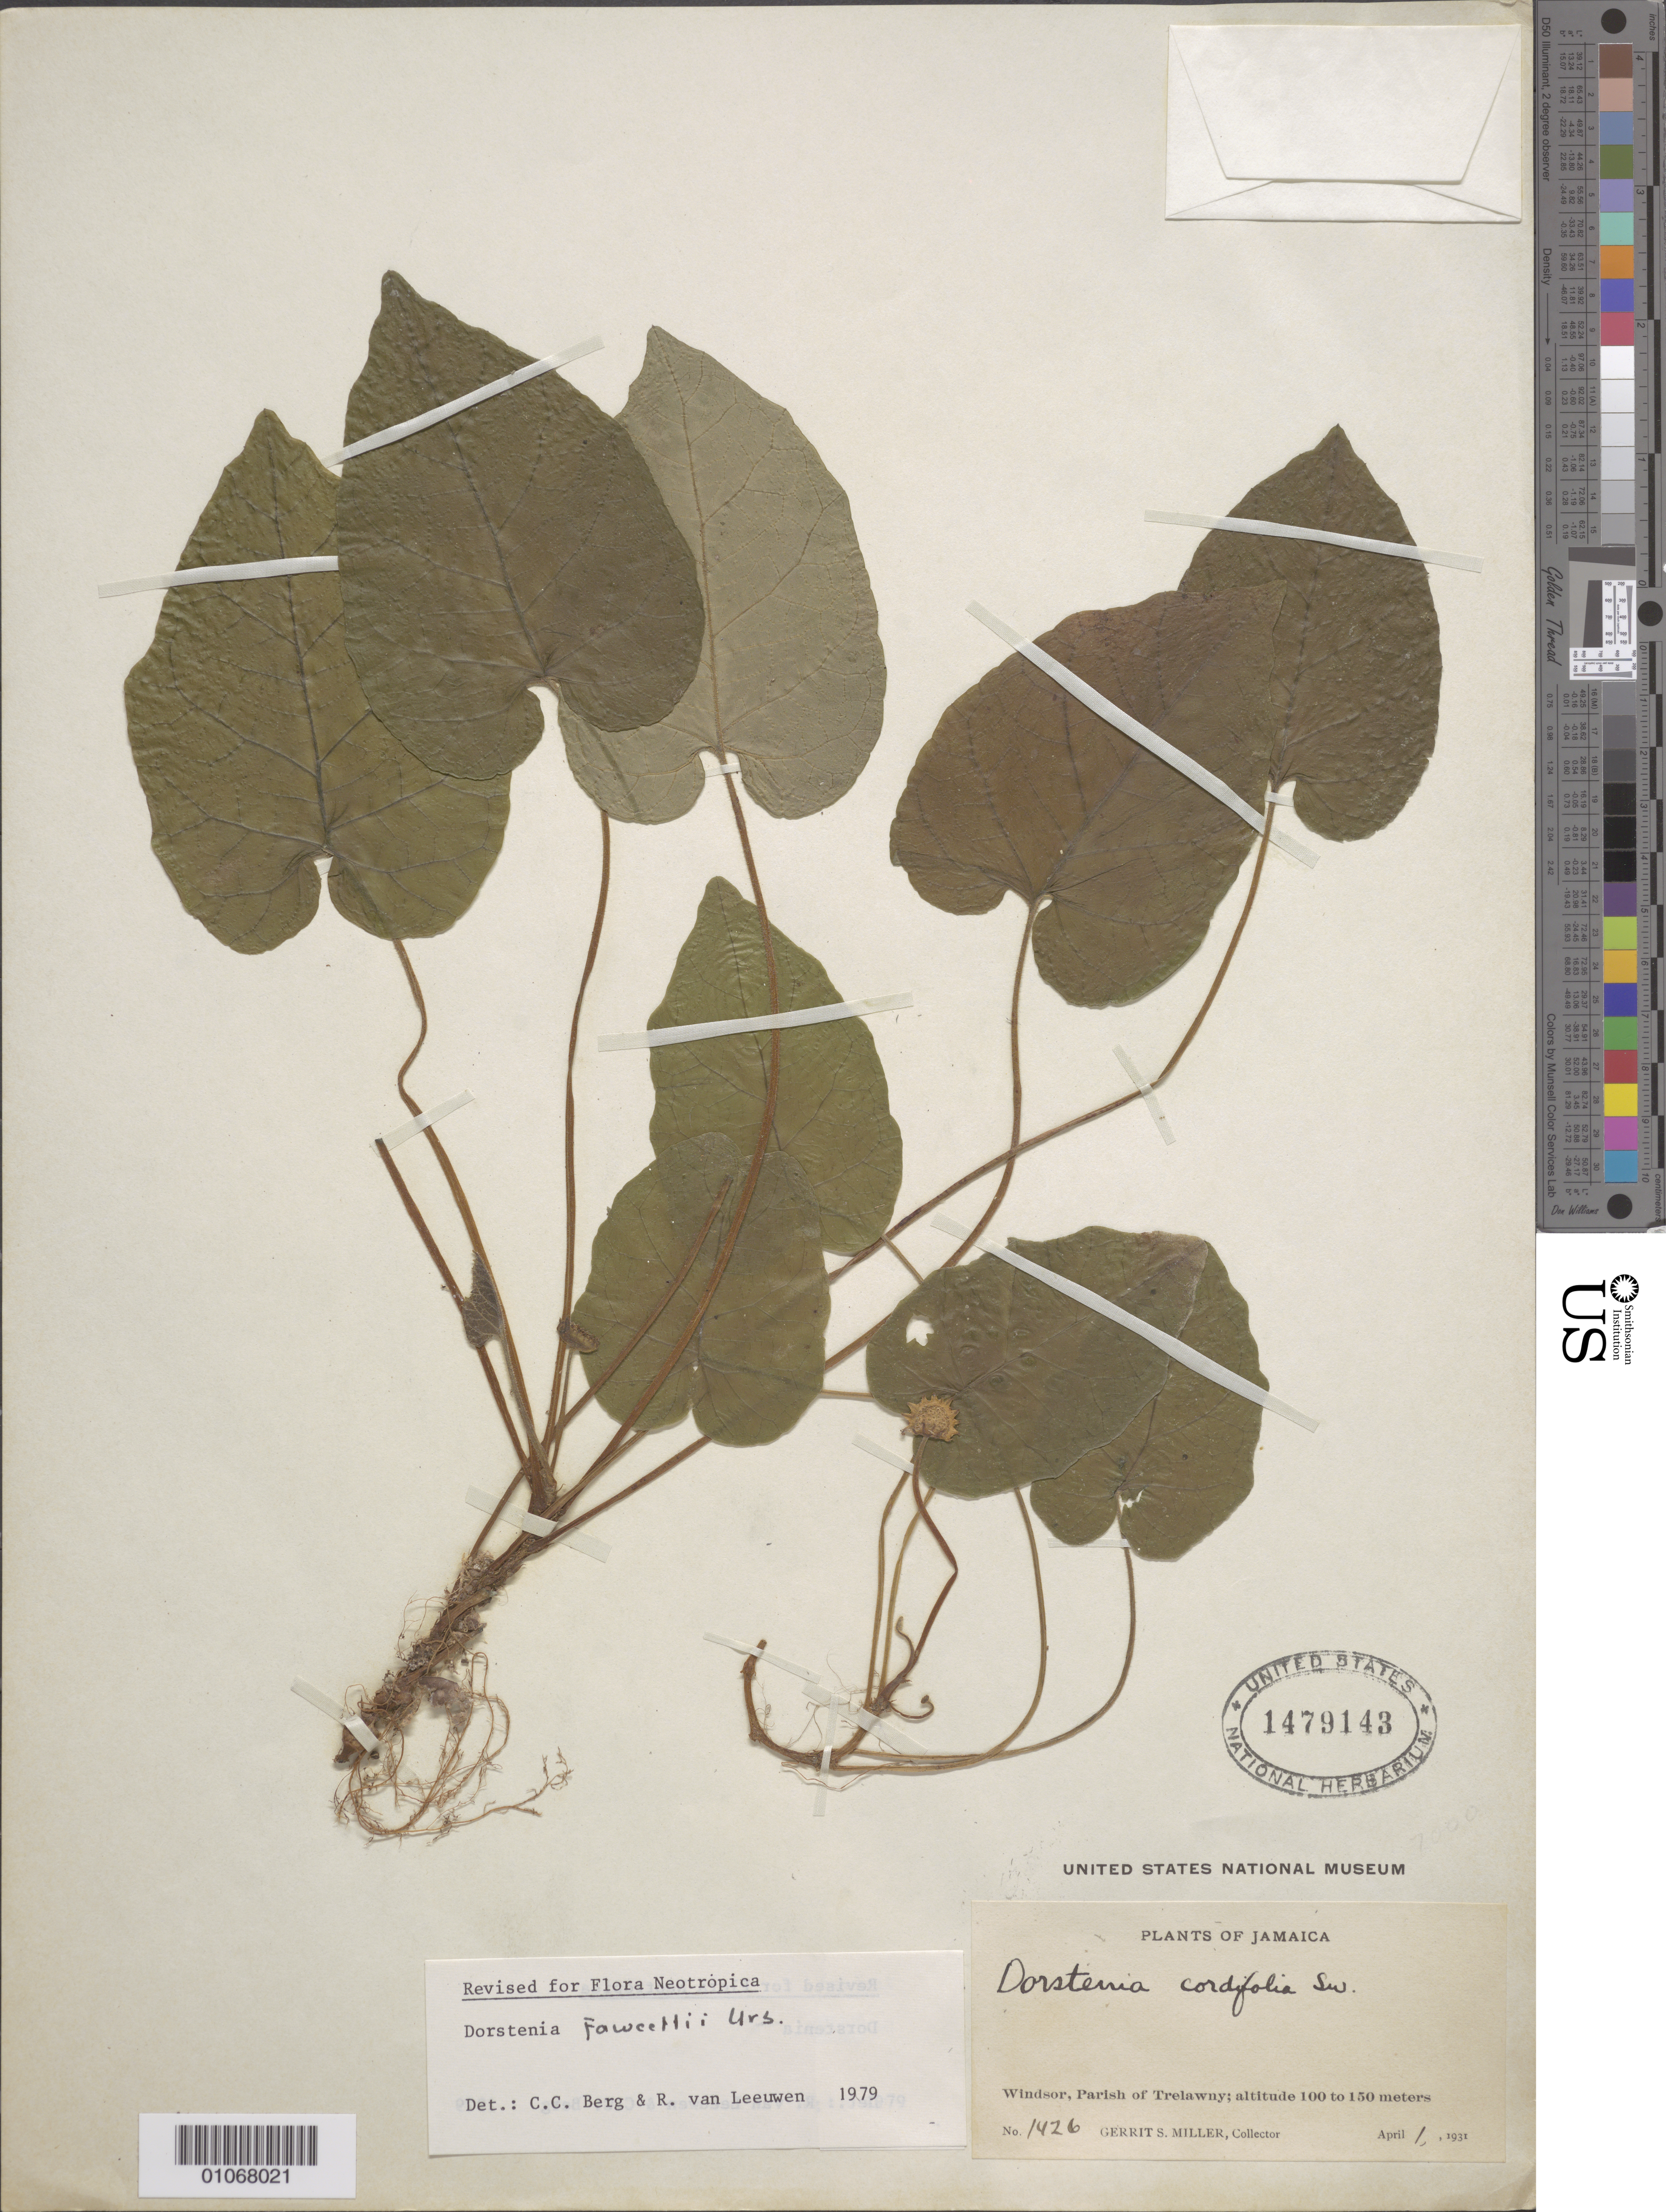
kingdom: Plantae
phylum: Tracheophyta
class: Magnoliopsida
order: Rosales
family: Moraceae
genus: Dorstenia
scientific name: Dorstenia fawcettii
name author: Urb.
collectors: G. S. Miller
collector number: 1426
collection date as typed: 01 Apr 1931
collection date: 1931-04-01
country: Jamaica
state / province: Trelawny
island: Jamaica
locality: Windsor.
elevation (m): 100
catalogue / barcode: US 1479143